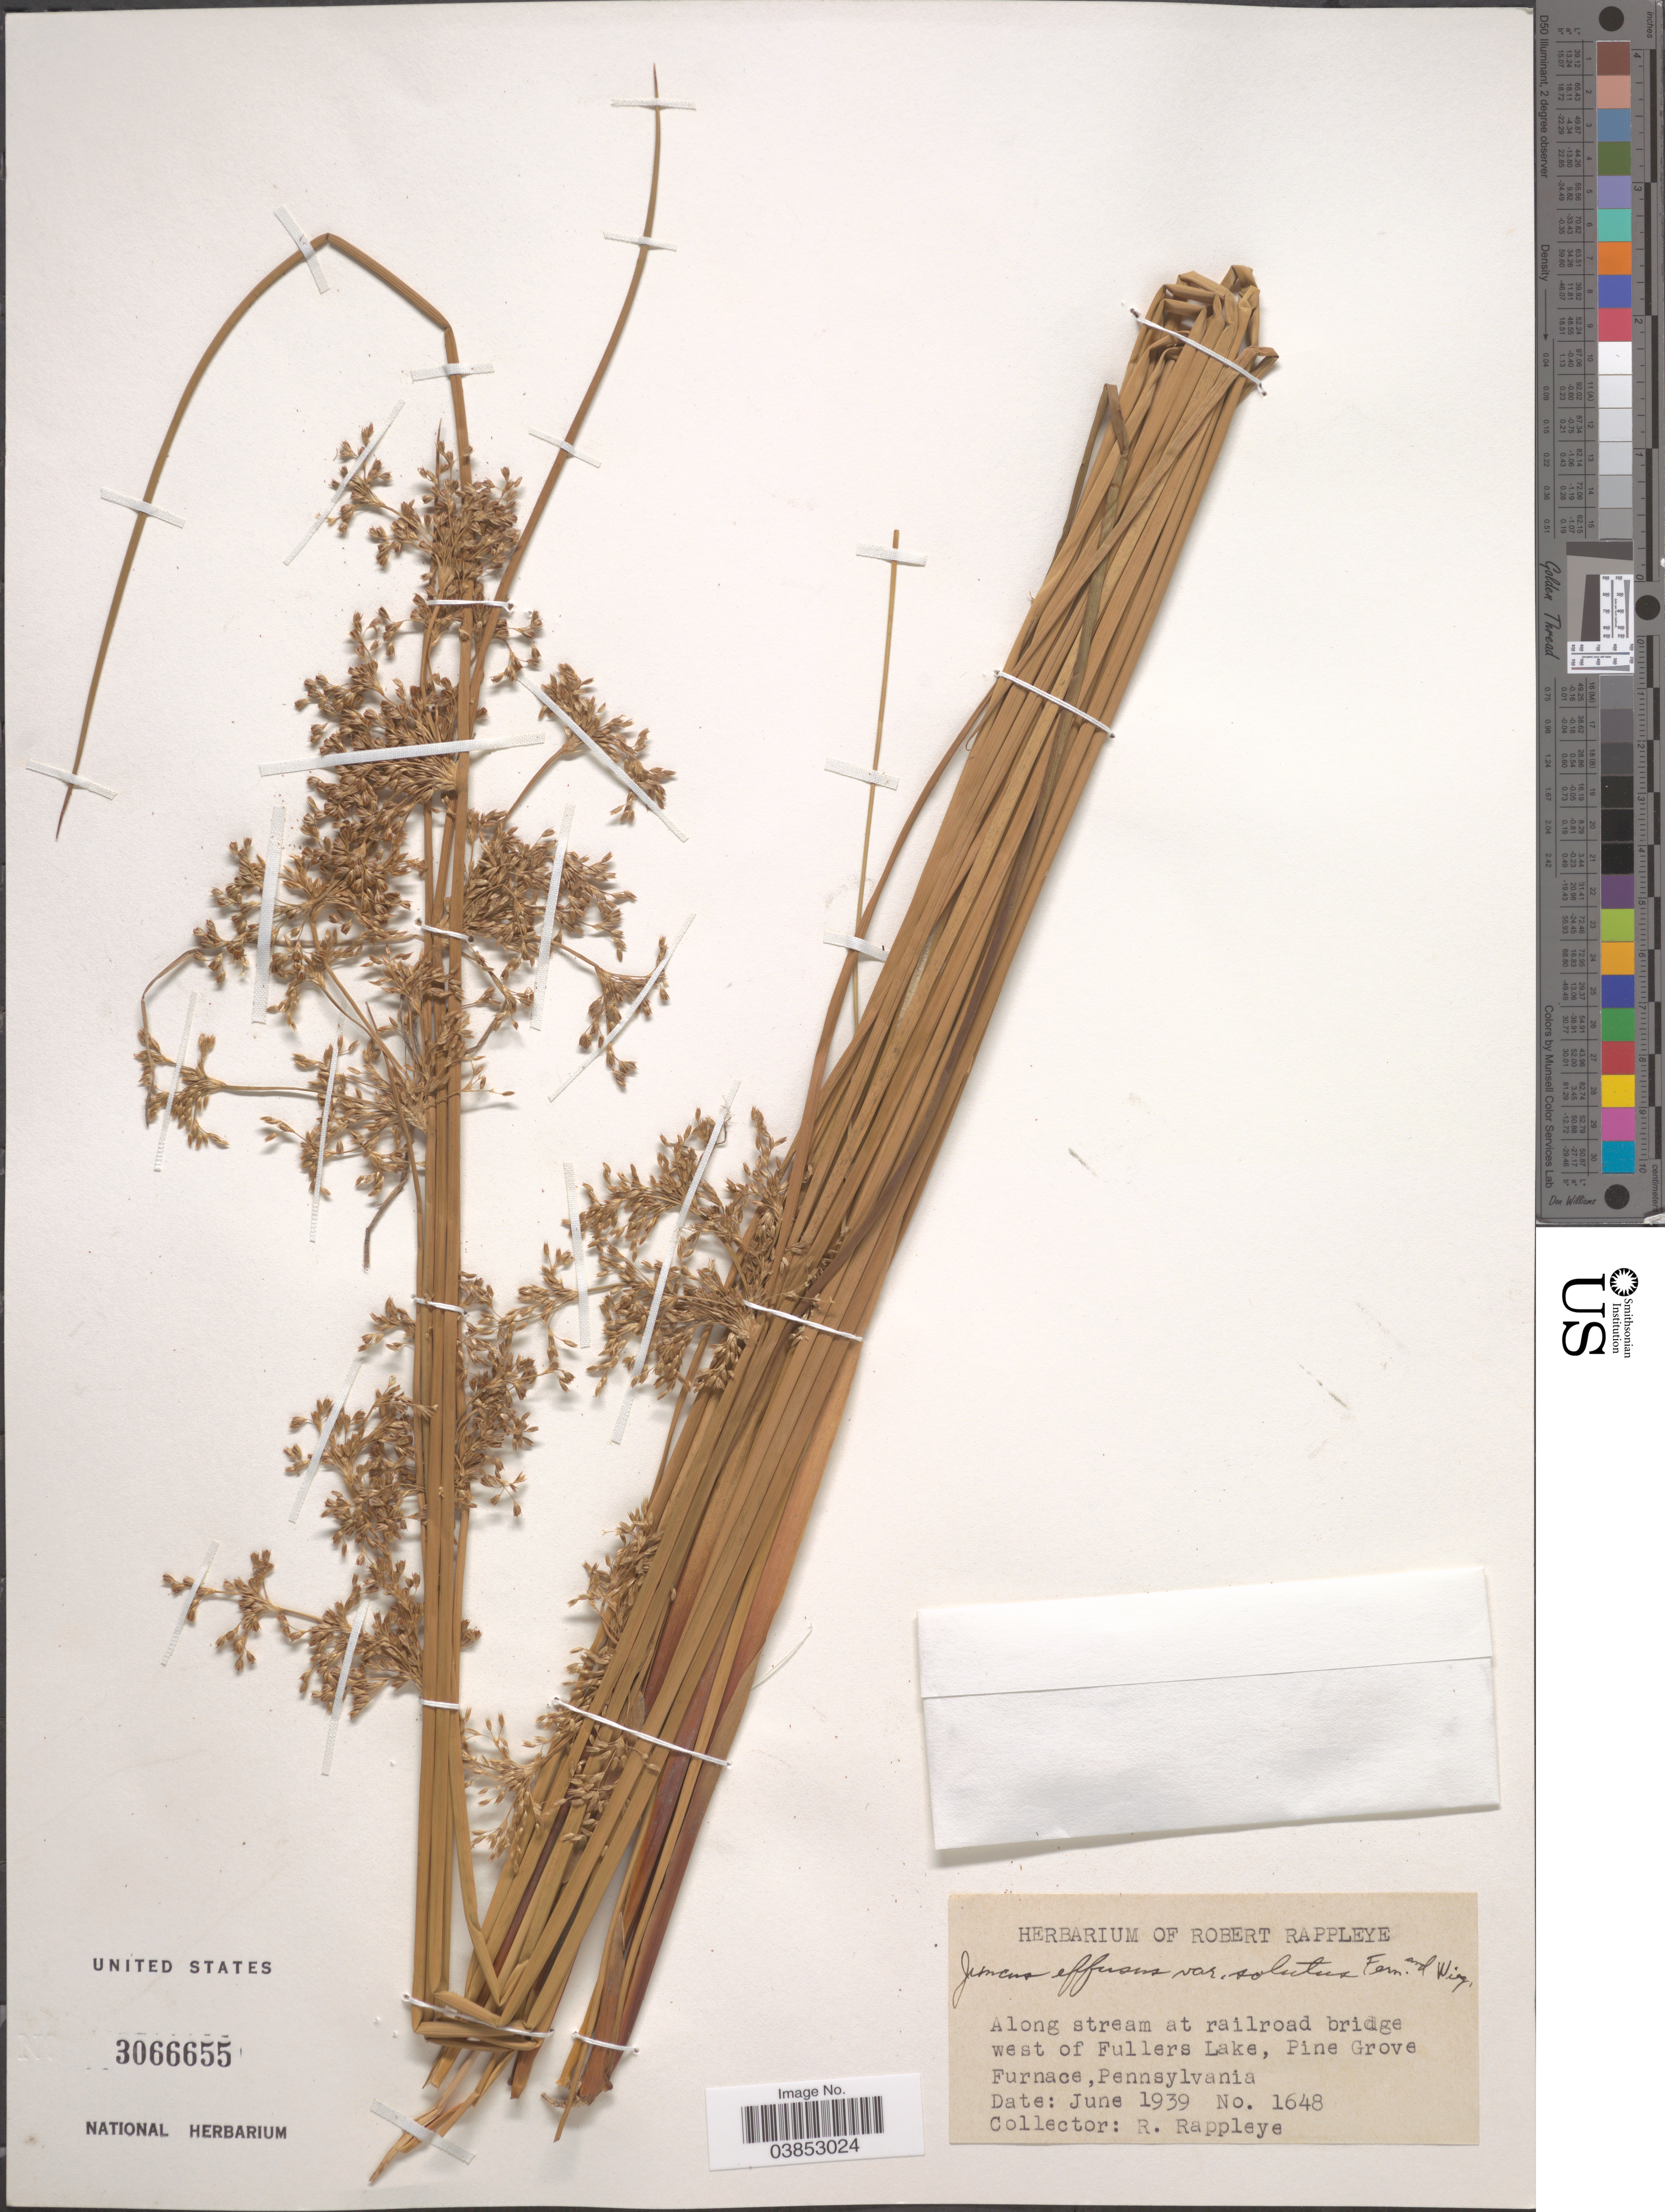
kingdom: Plantae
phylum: Tracheophyta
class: Liliopsida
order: Poales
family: Juncaceae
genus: Juncus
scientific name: Juncus effusus var. solutus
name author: Fernald & Wiegand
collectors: R. Rappleye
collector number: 1648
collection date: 1939-06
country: Afghanistan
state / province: Paktia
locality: Along stream at railroad bridge west of Fullers Lake, Pine Grove Furnace.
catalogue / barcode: US 3066655